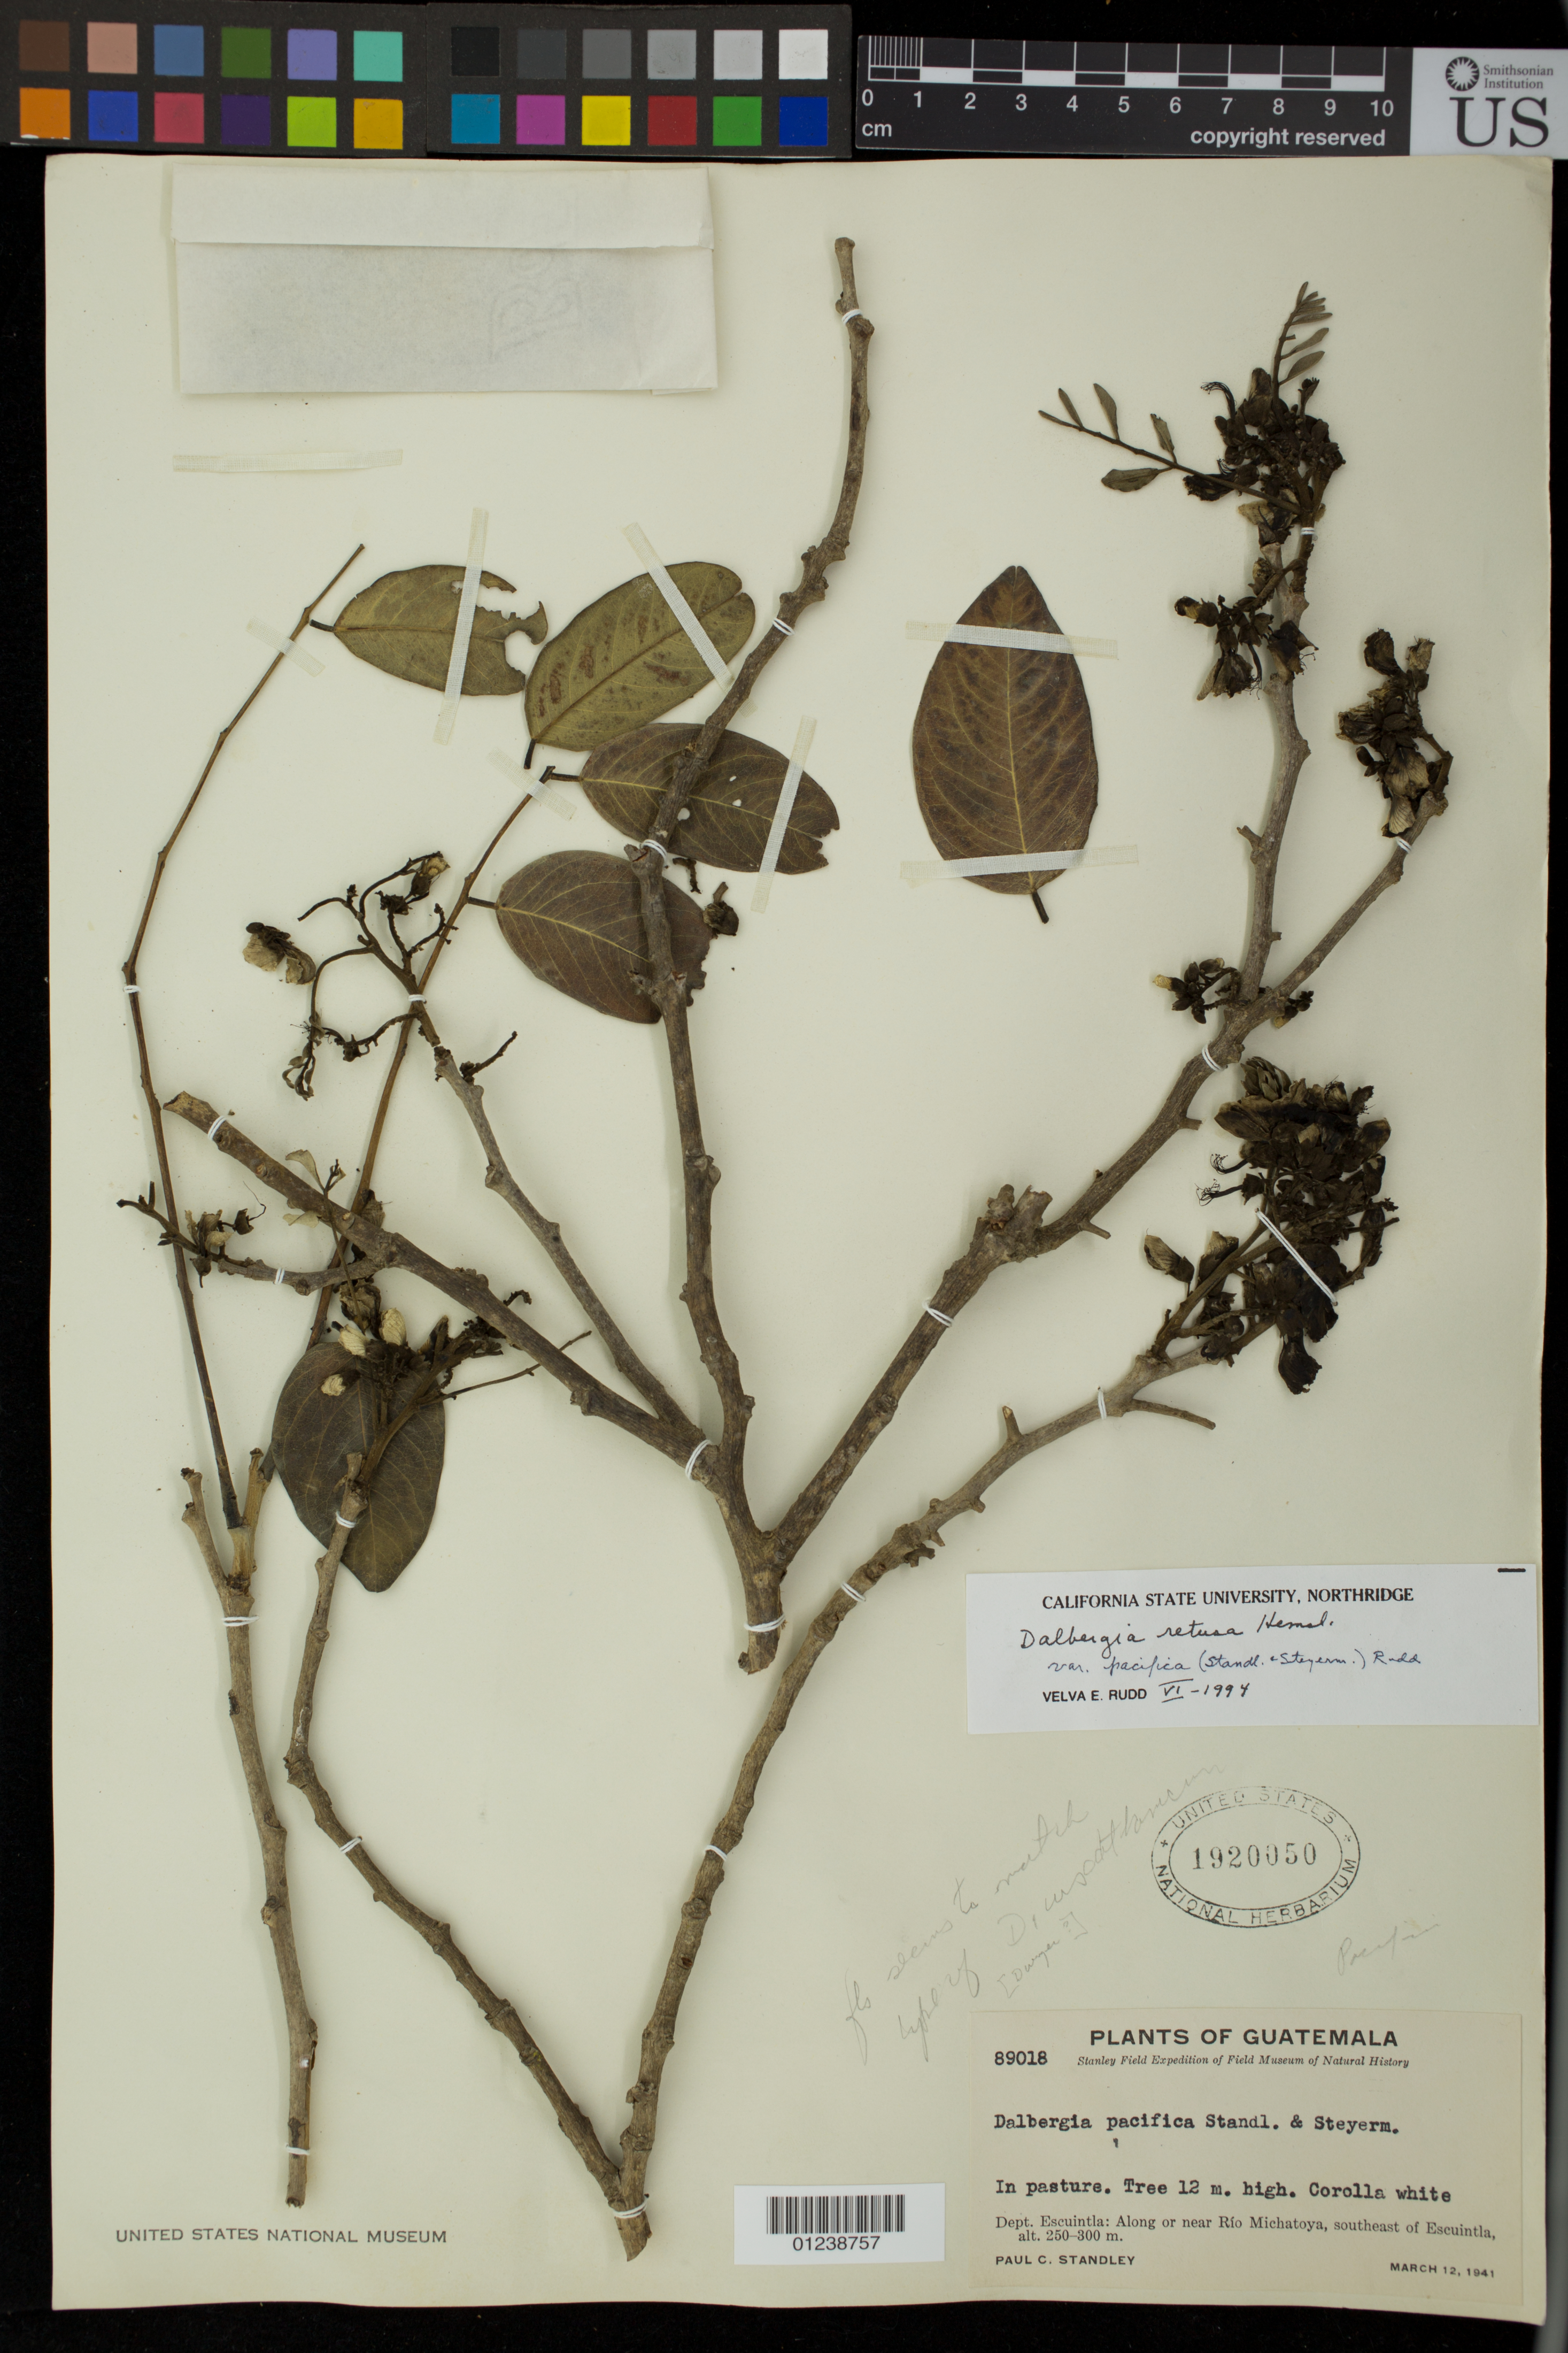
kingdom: Plantae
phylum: Tracheophyta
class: Magnoliopsida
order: Fabales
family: Fabaceae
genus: Dalbergia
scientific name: Dalbergia retusa var. pacifica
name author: (Standl. & Steyerm.) Rudd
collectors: P. C. Standley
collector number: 89018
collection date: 1941-03-12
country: Guatemala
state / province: Escuintla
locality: In a pasture, along or near Rio Michatoya, southeast of Escuintla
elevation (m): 250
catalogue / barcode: US 1920050